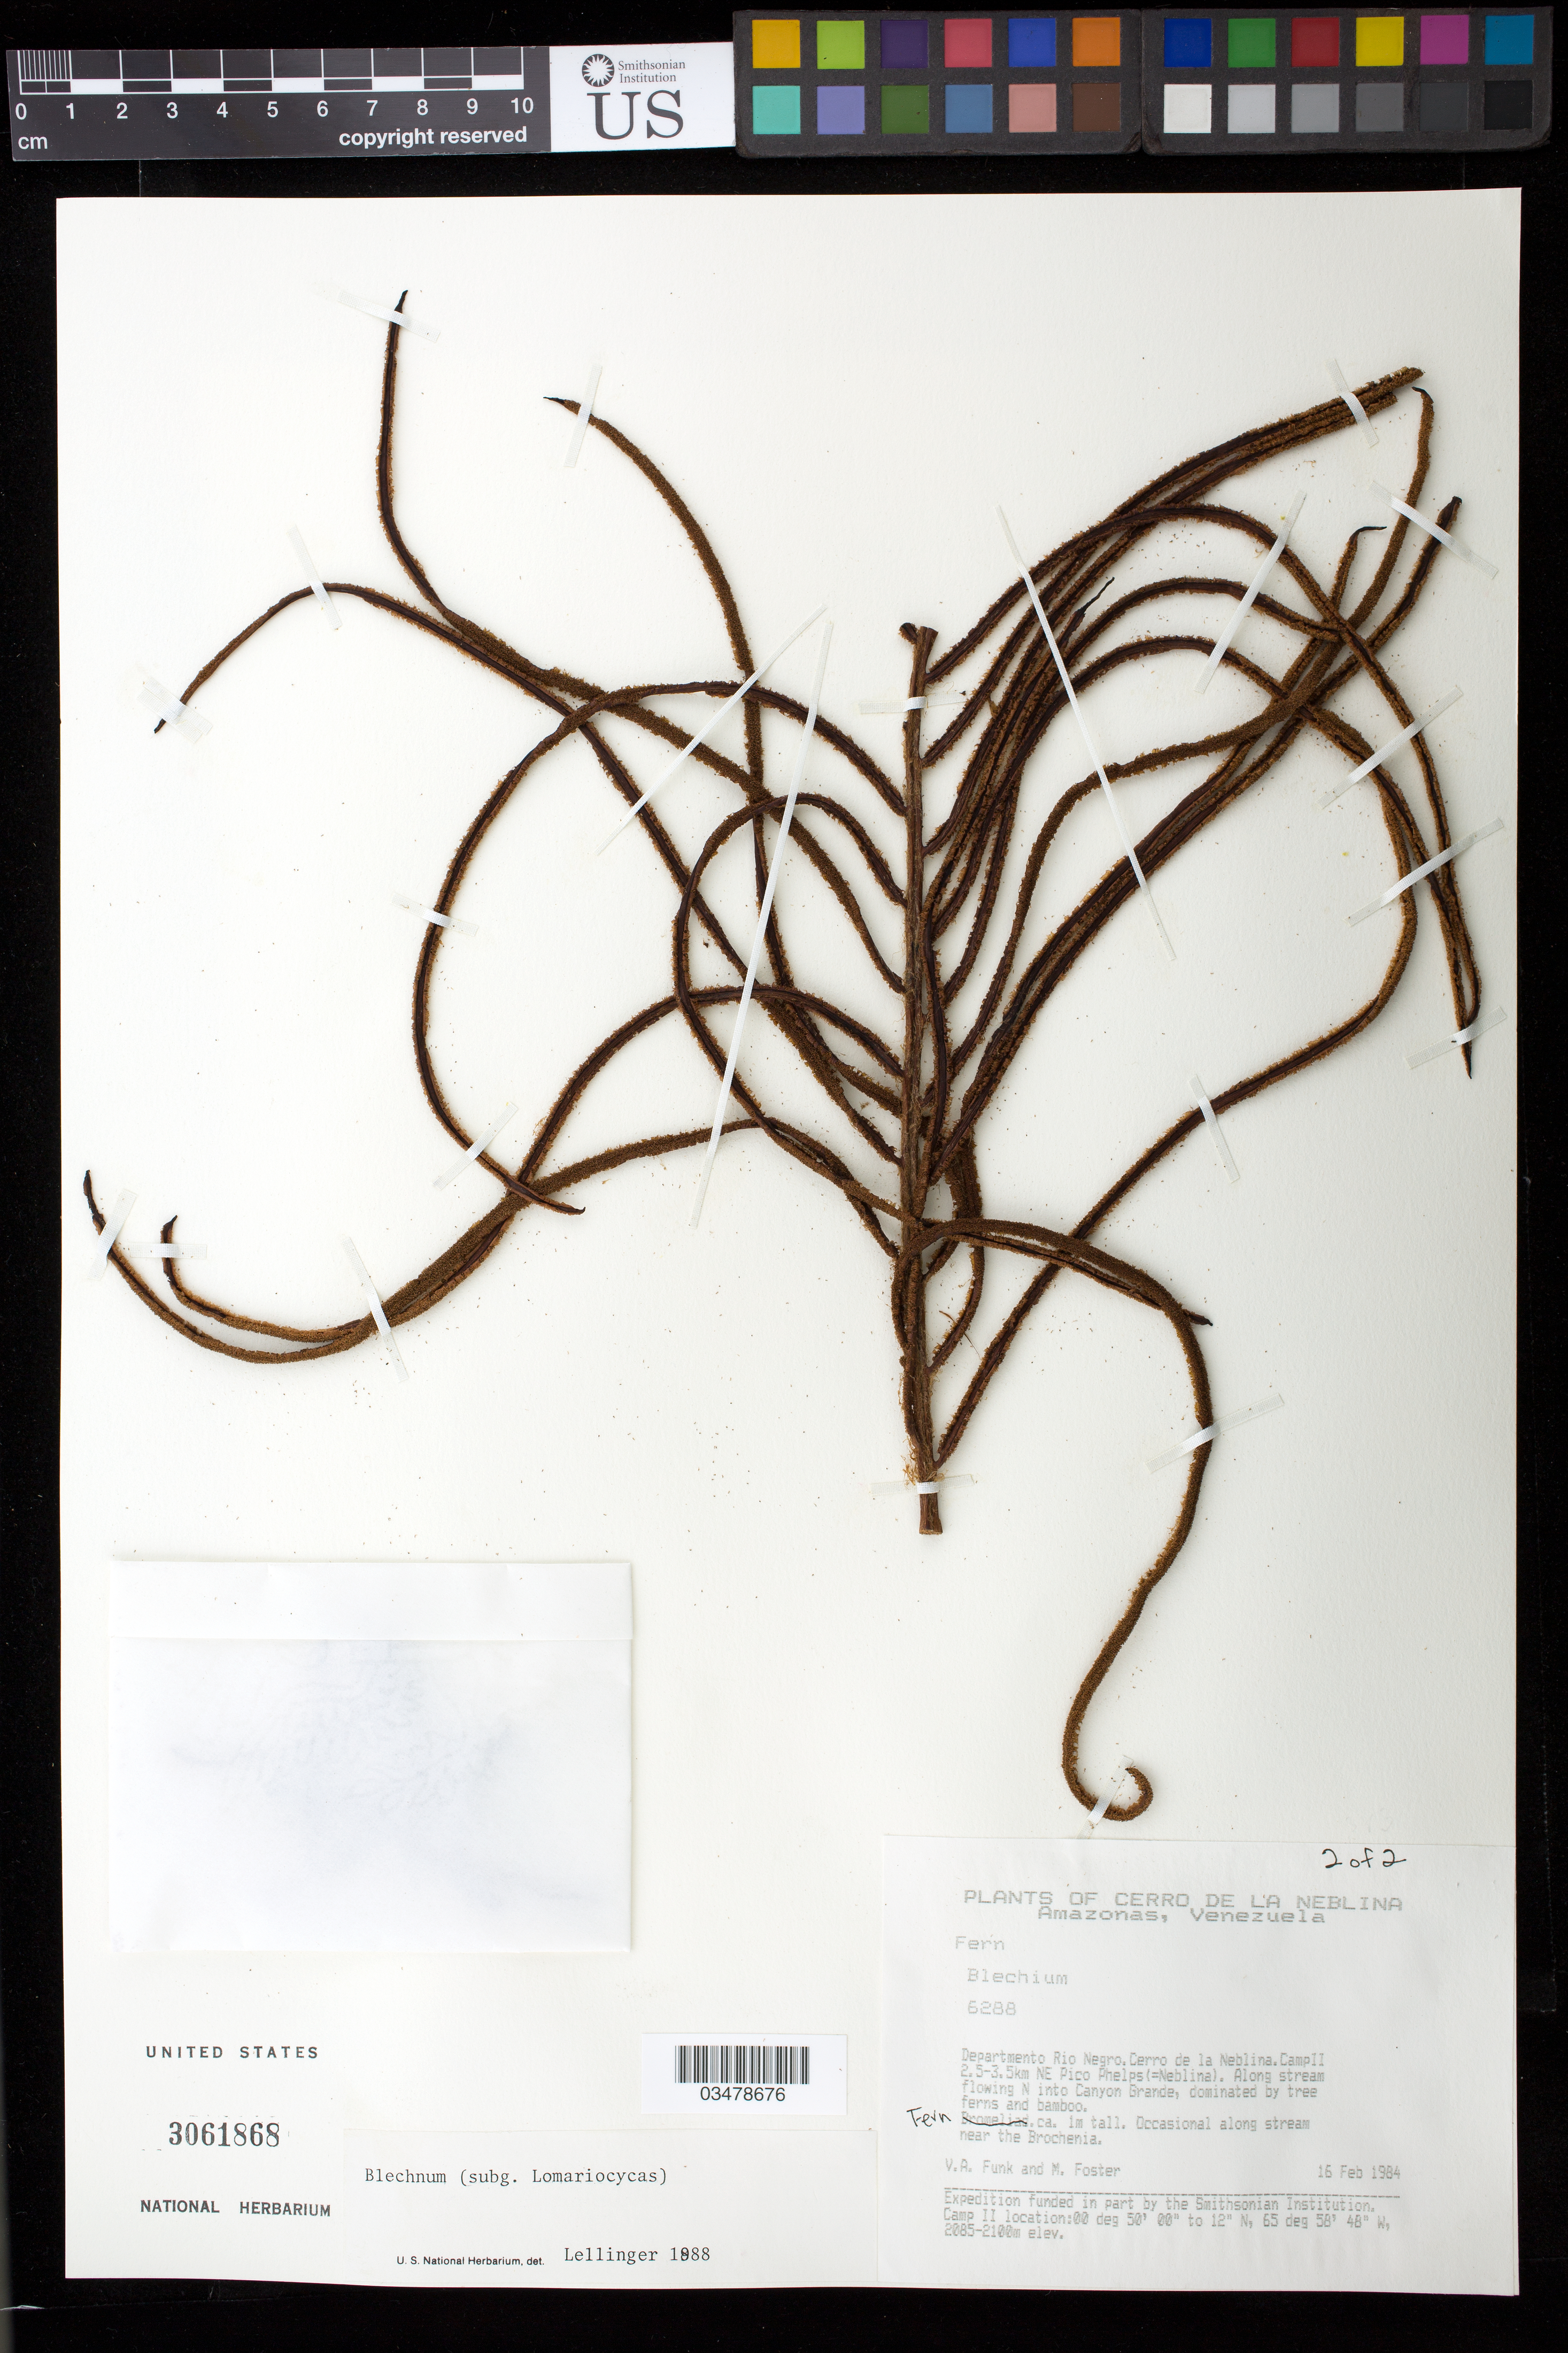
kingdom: Plantae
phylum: Tracheophyta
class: Polypodiopsida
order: Polypodiales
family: Blechnaceae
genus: Blechnum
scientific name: Blechnum sp.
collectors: V. Funk & M. Foster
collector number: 6288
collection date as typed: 16-Feb-1984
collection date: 1984-02-16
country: Venezuela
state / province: Amazonas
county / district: Río Negro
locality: Cerro de la Neblina, Camp II 2.5-3.5 km NE Pico Phelps (=Neblina)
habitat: along stream flowing N into Canyon Grande, dominated by tree ferns and bamboo.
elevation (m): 2085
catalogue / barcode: US 3061868